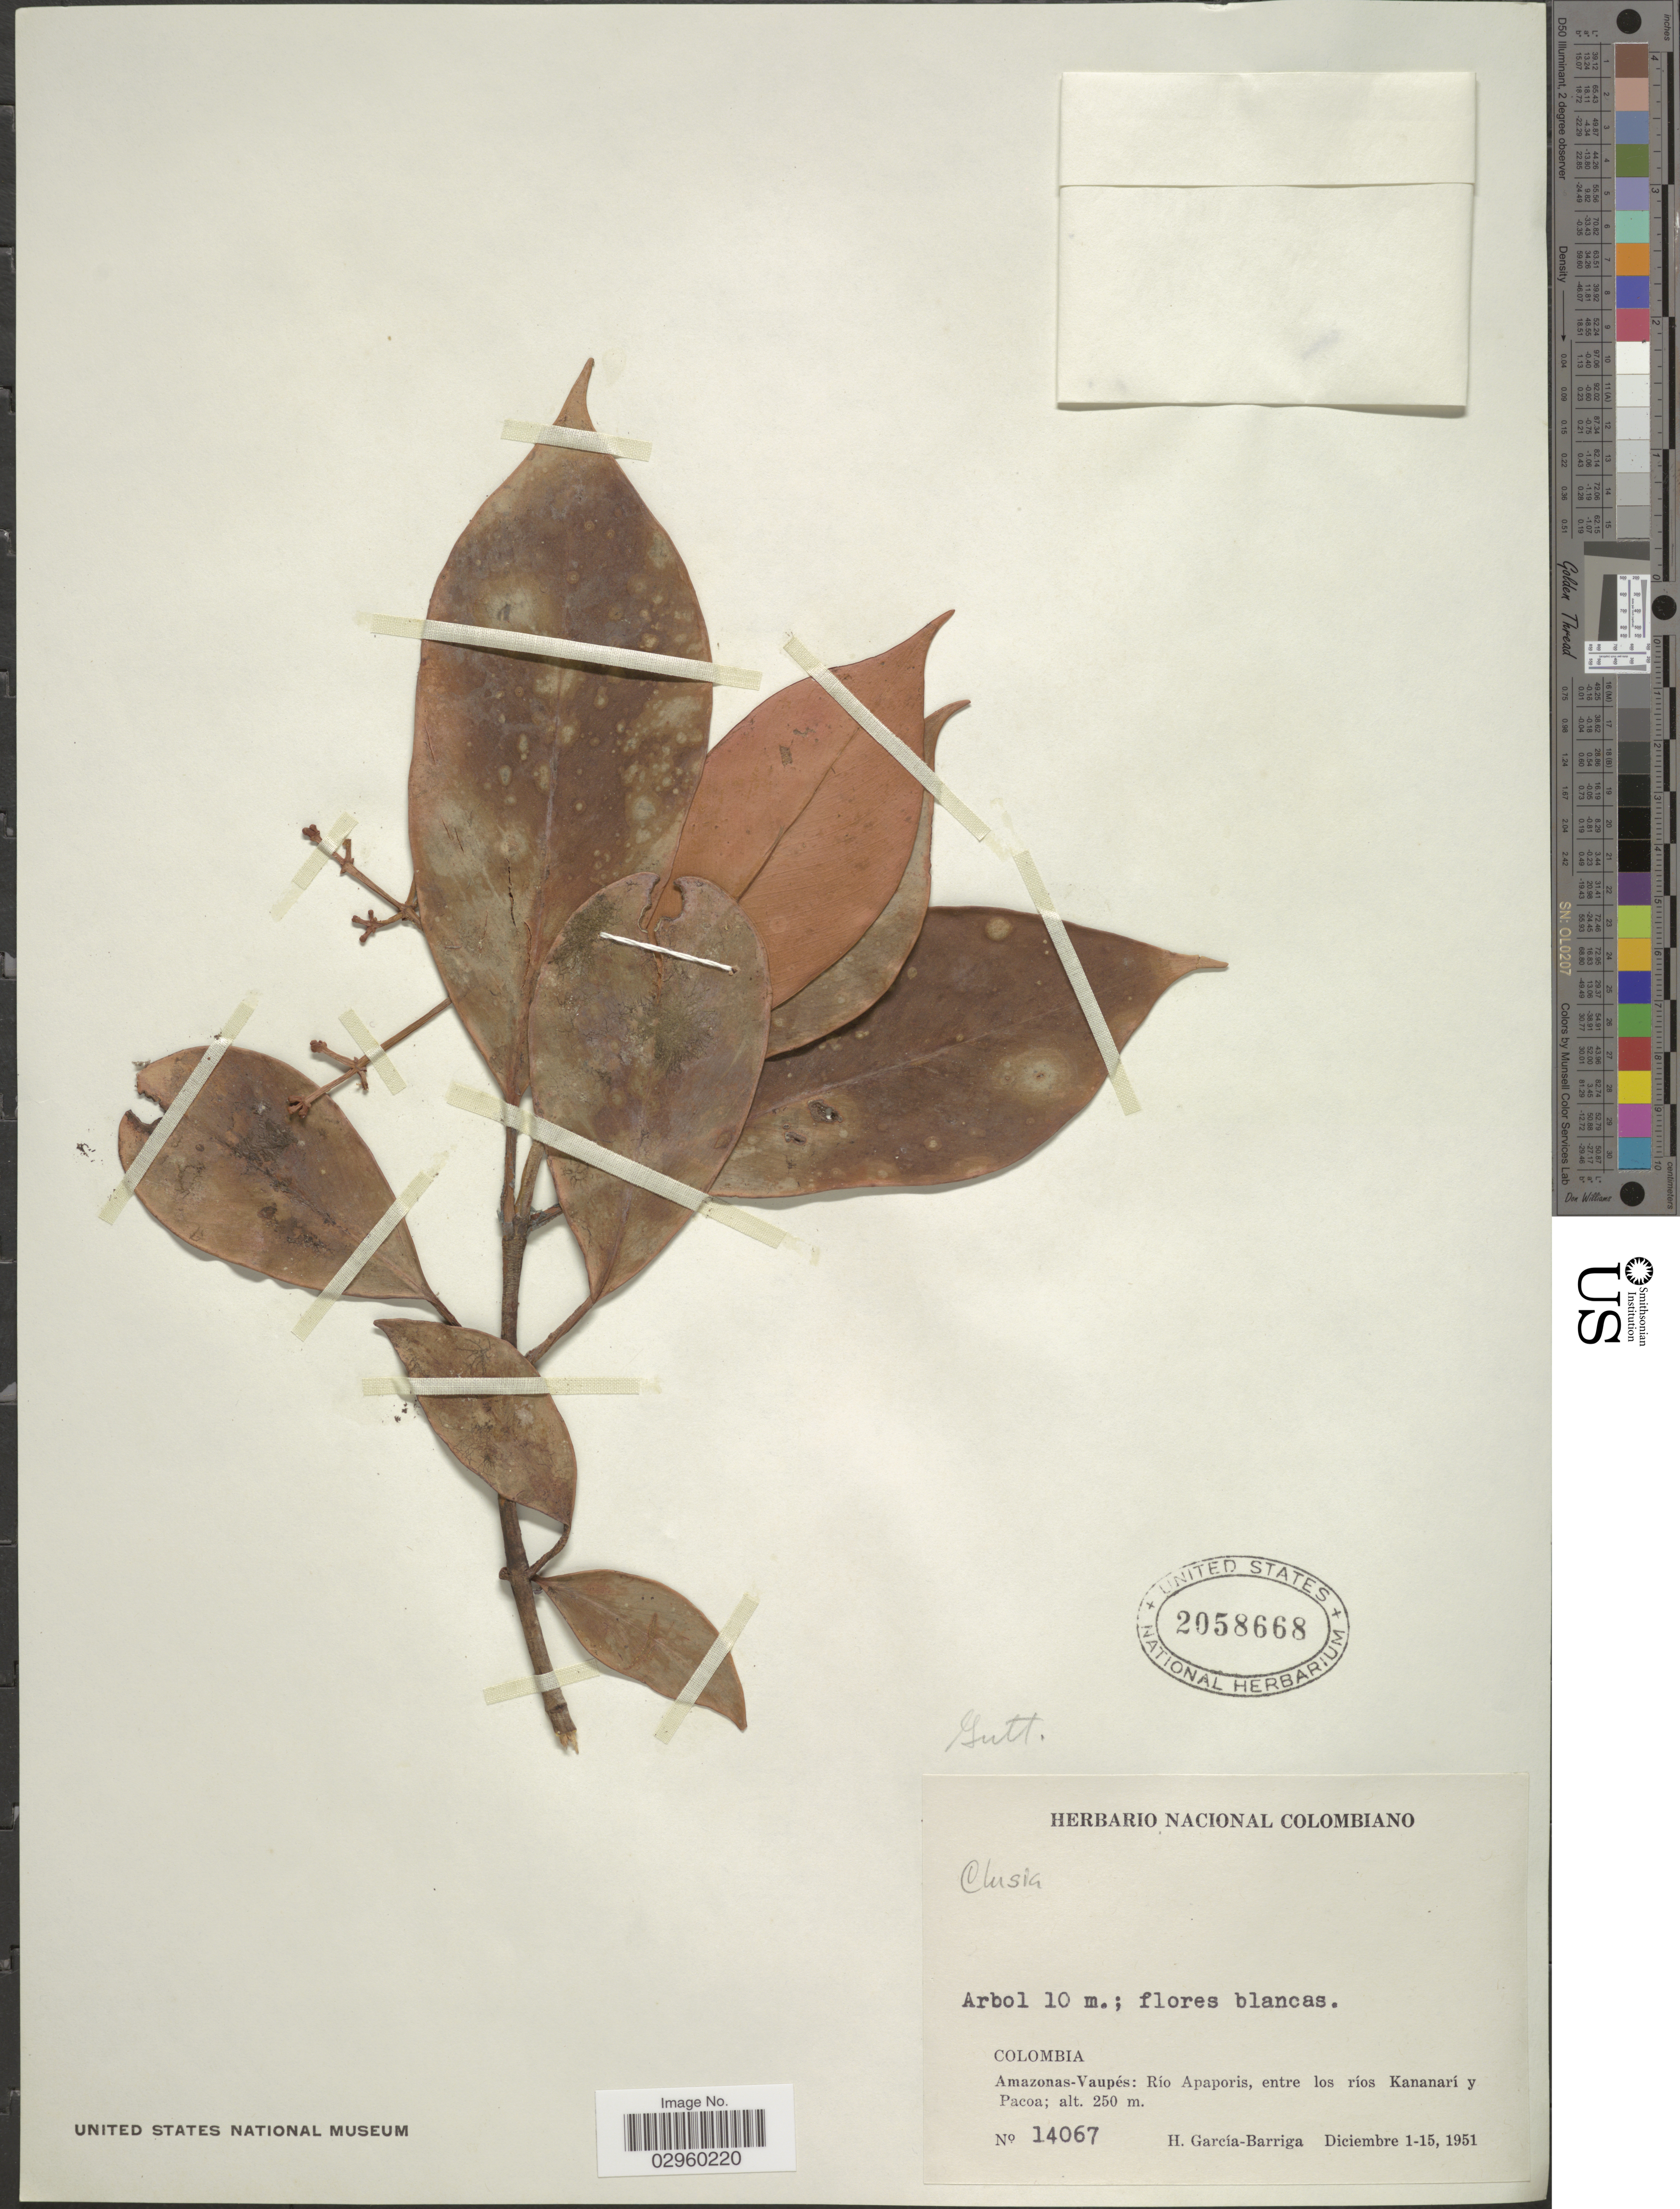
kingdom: Plantae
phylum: Tracheophyta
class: Magnoliopsida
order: Malpighiales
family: Clusiaceae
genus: Clusia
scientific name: Clusia sp.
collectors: H. García Barriga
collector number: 14067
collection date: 1951-12-01/1951-12-15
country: Colombia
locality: Amazonas-Vaupés: Rio Apaporis, entre los ríos Kananarí y Pacoa.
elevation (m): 250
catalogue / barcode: US 2058668